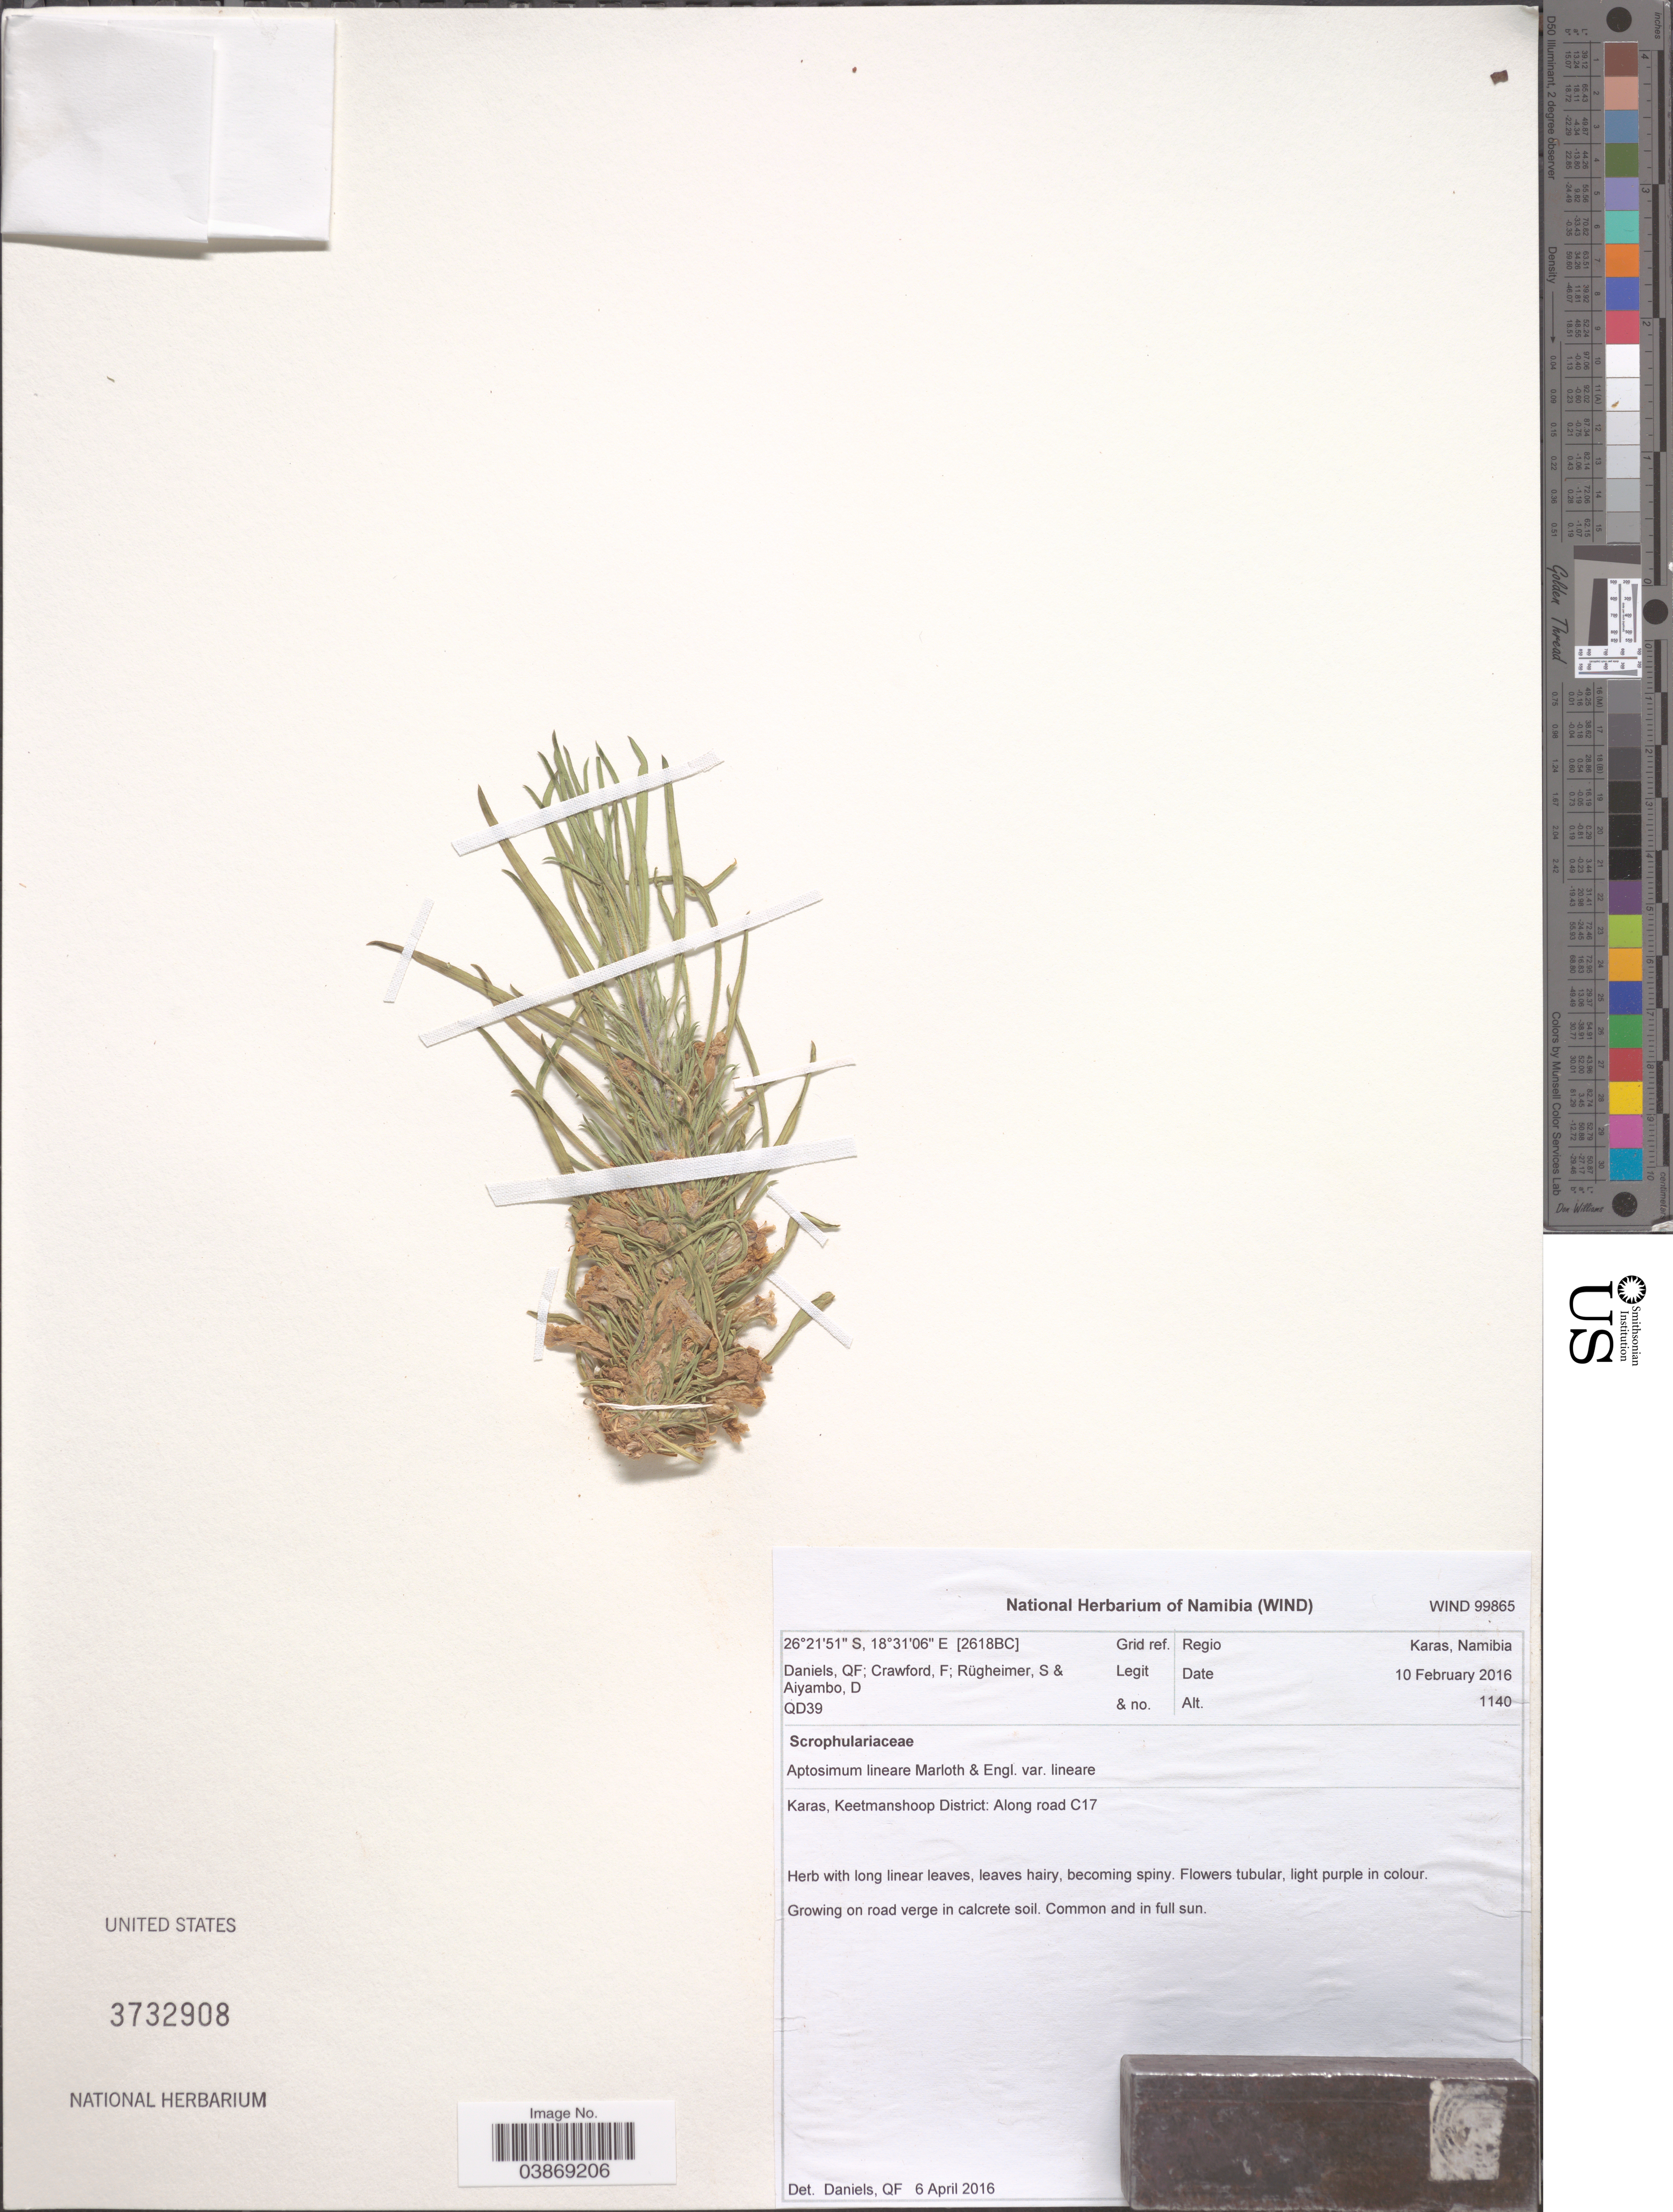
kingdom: Plantae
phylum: Tracheophyta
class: Magnoliopsida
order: Lamiales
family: Scrophulariaceae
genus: Aptosimum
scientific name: Aptosimum lineare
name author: Marloth & Engl.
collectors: -. Daniels, F. Crawford, S. Rugheimer & D. Aiyambo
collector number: QD39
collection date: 2016-02-10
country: Namibia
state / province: Karas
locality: Grid ref. [2618BC]. Region Karas. Keetmanshoop District: Along road C17.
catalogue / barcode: US 3732908